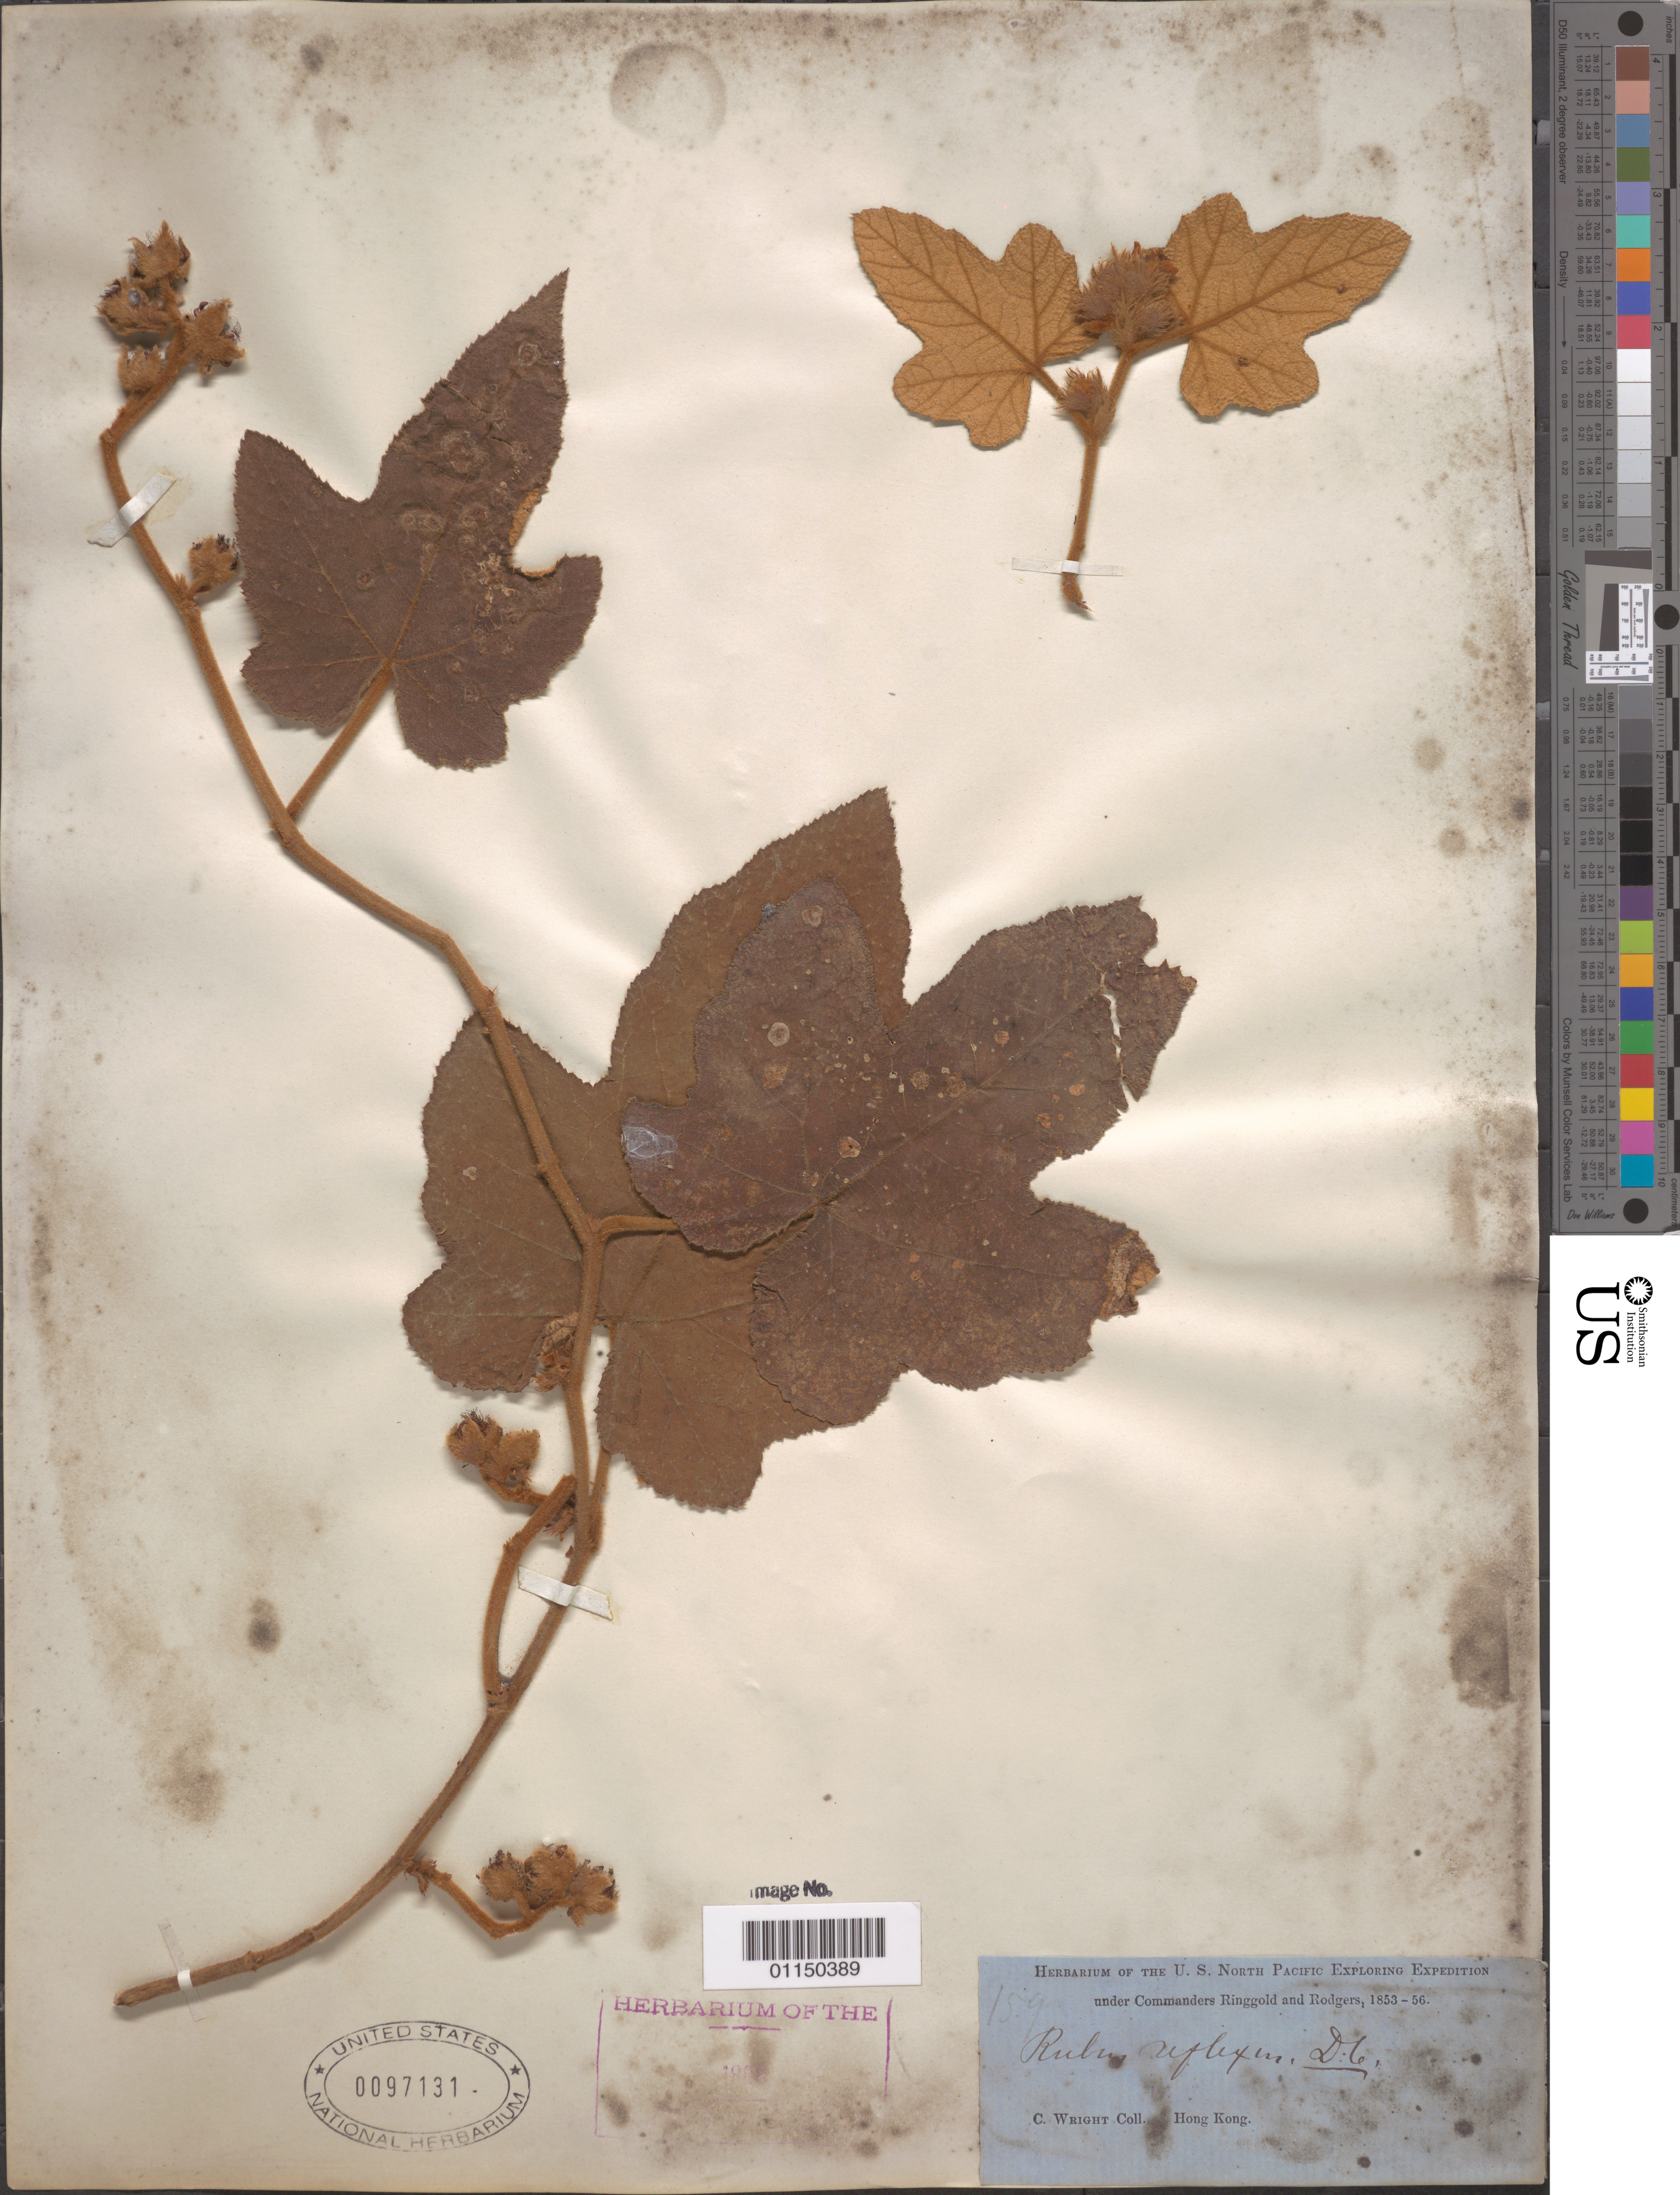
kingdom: Plantae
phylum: Tracheophyta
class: Magnoliopsida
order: Rosales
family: Rosaceae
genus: Rubus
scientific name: Rubus reflexus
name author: Ker Gawl.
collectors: C. Wright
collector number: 159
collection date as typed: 1853 to -- -- 1856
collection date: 1853/1856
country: China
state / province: Hong Kong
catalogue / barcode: US 97131